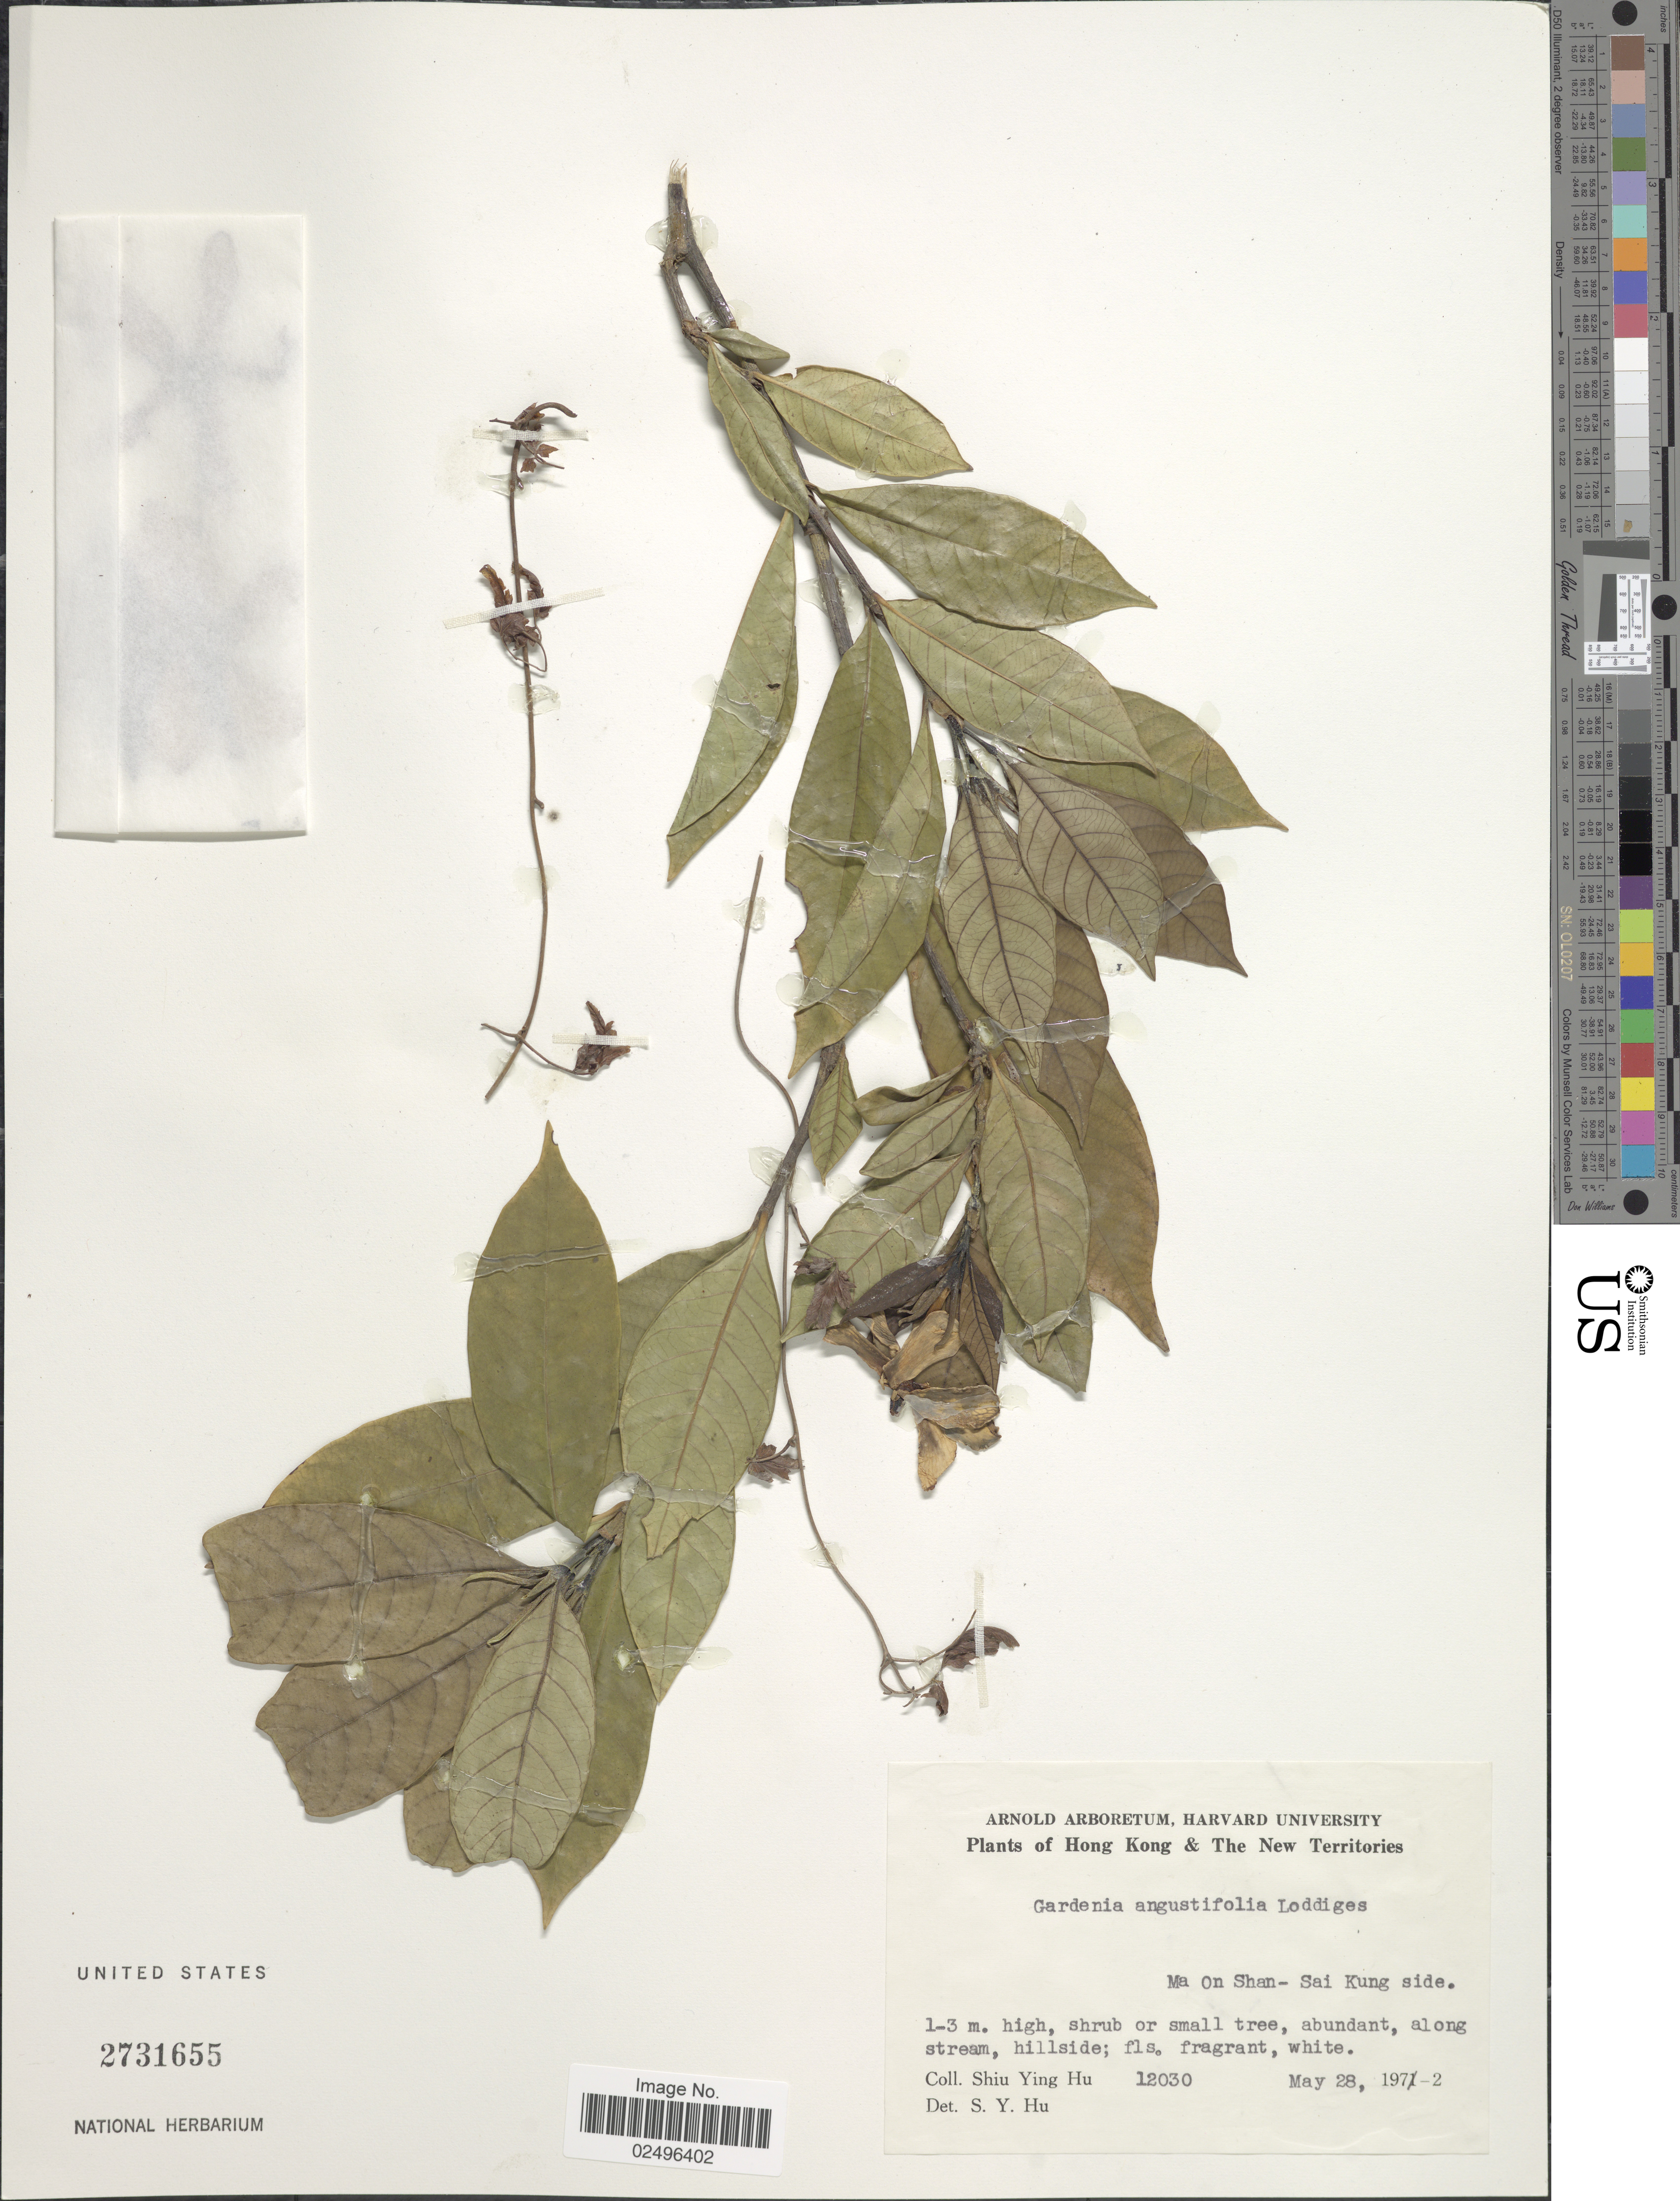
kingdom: Plantae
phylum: Tracheophyta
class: Magnoliopsida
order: Gentianales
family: Rubiaceae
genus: Gardenia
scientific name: Gardenia angustifolia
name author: Lodd.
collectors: S. Y. Hu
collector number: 12030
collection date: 1972-05-28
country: China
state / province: Hong Kong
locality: Hong Kong & The New Territories, Ma On Shan, Sai Kung side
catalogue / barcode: US 2731655